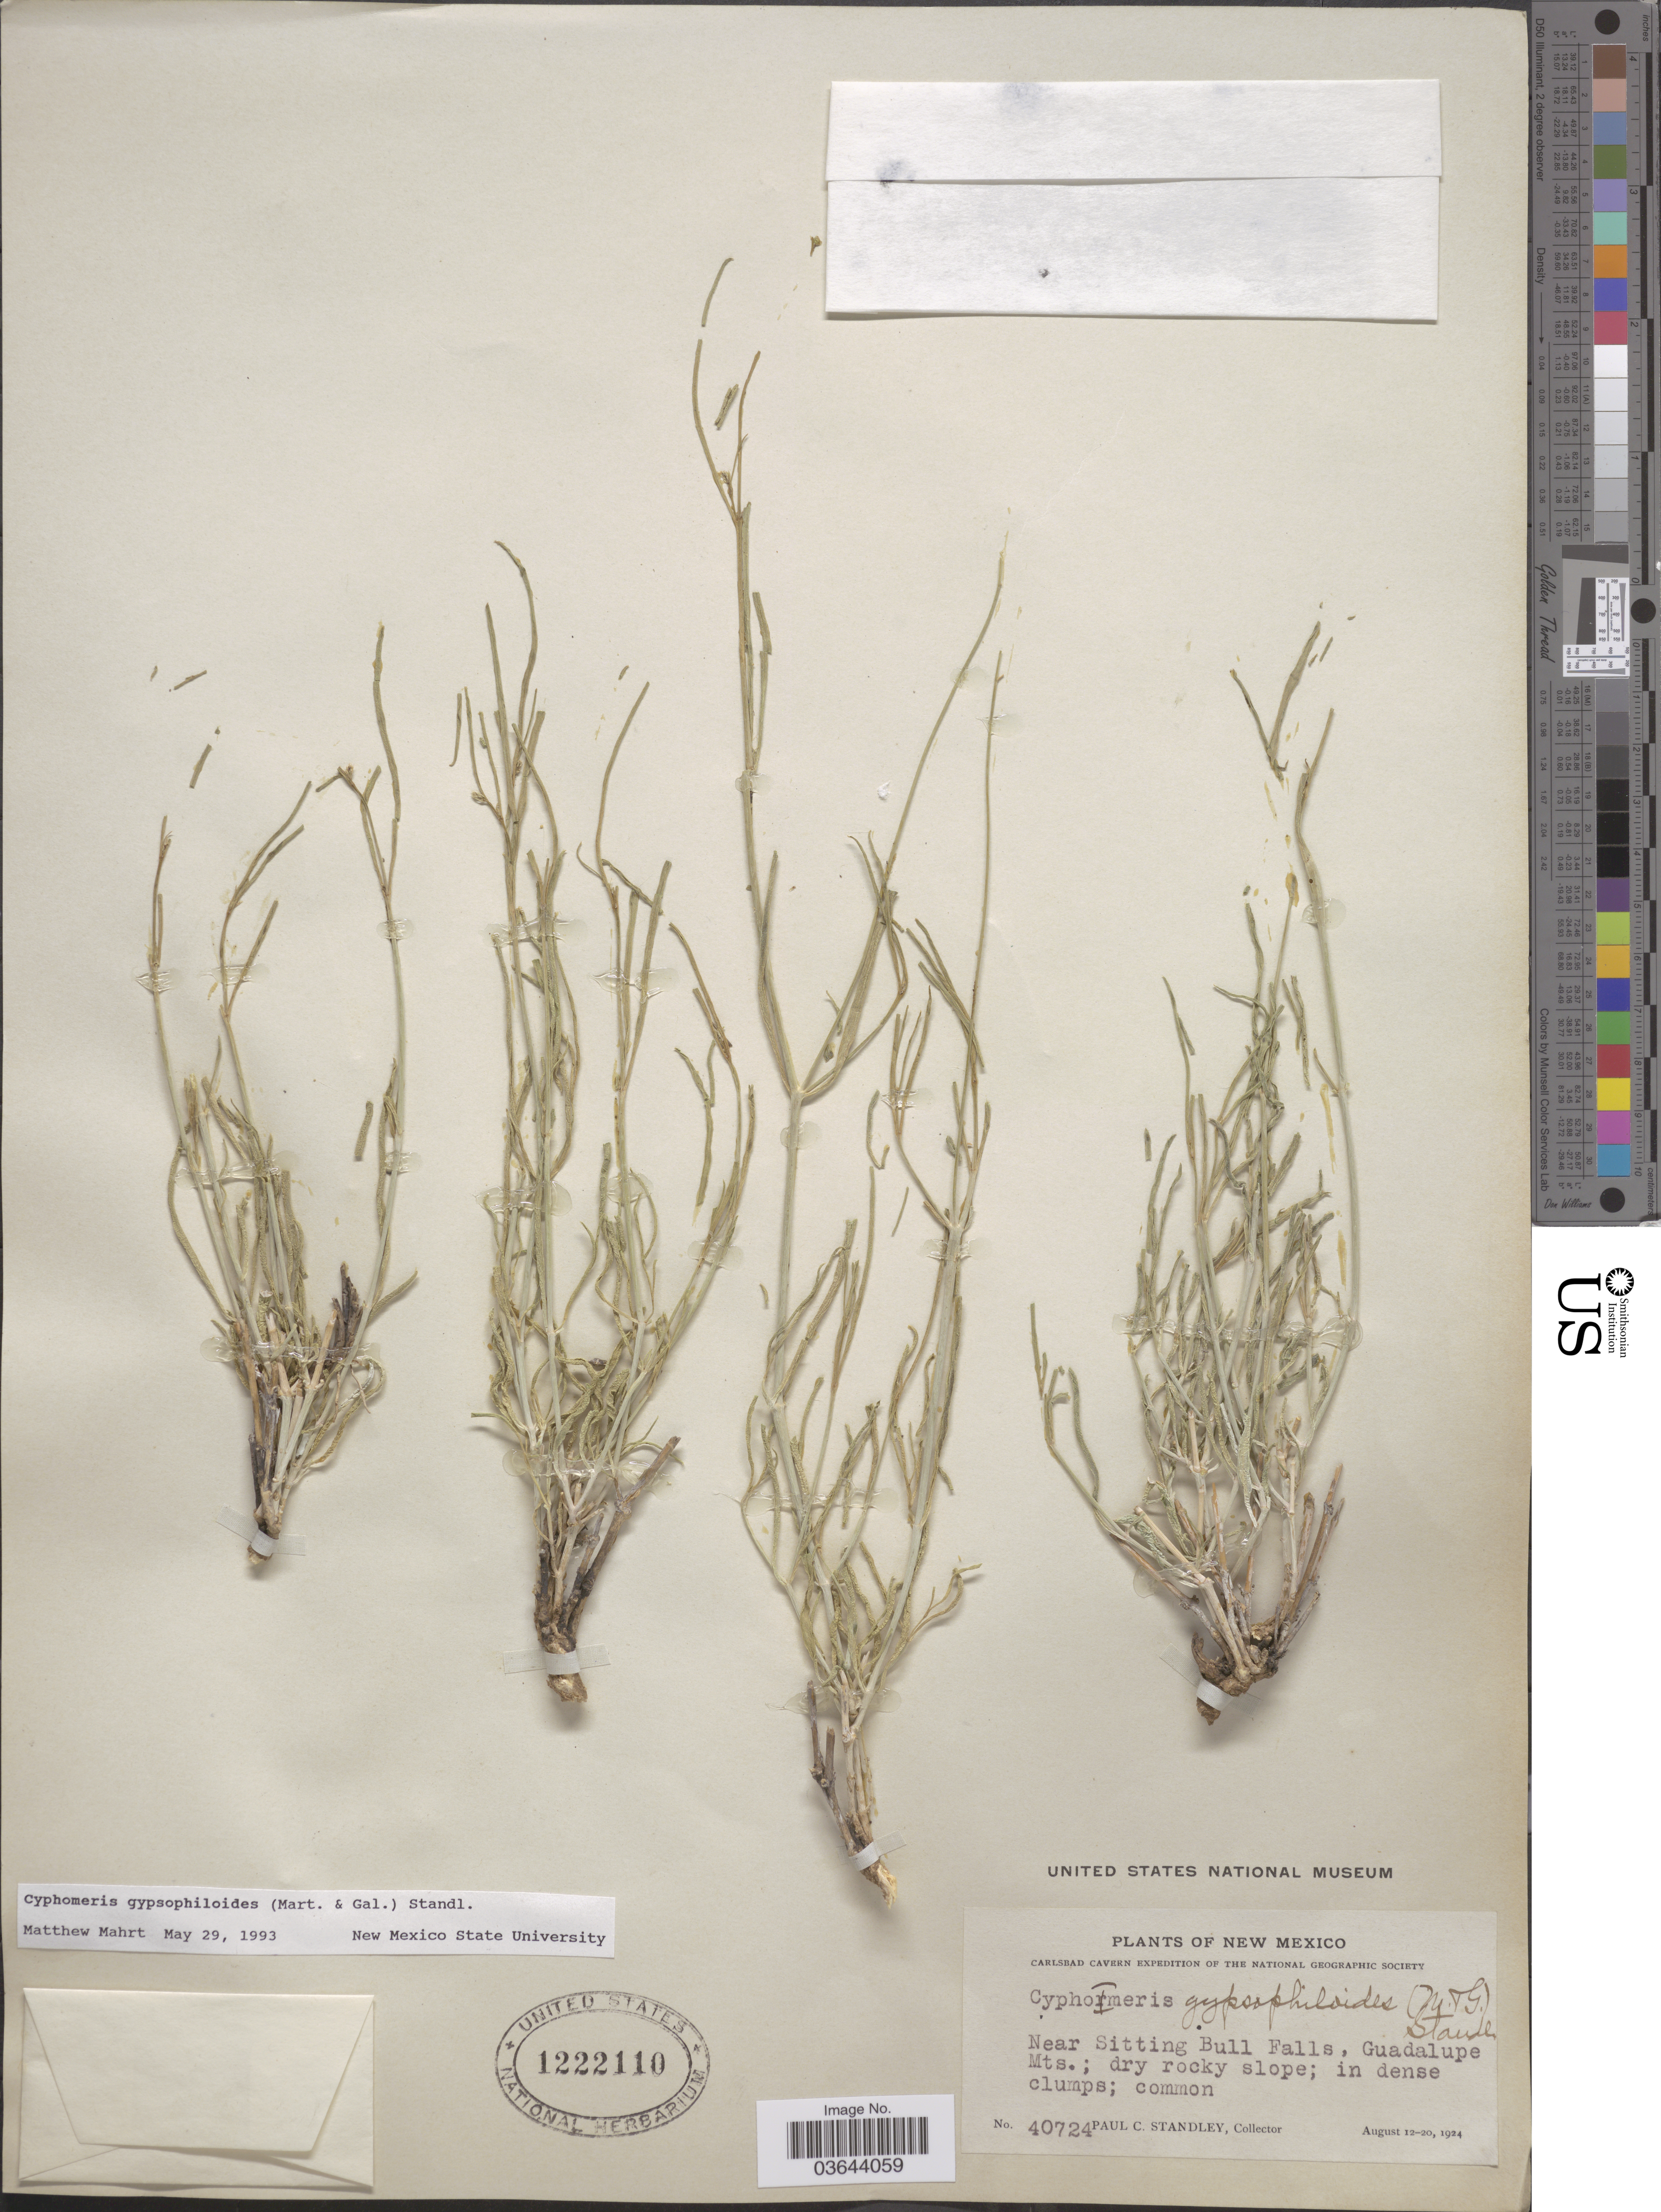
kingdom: Plantae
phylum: Tracheophyta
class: Magnoliopsida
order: Caryophyllales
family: Nyctaginaceae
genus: Cyphomeris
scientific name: Cyphomeris gypsophiloides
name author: (M. Martens & Galeotti) Standl.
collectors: P. C. Standley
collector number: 40724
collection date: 1924-08-12/1924-08-20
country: United States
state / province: New Mexico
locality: Carslbad Cavern. Near Sitting Bull Falls, Guadalupe Mts.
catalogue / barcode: US 1222110